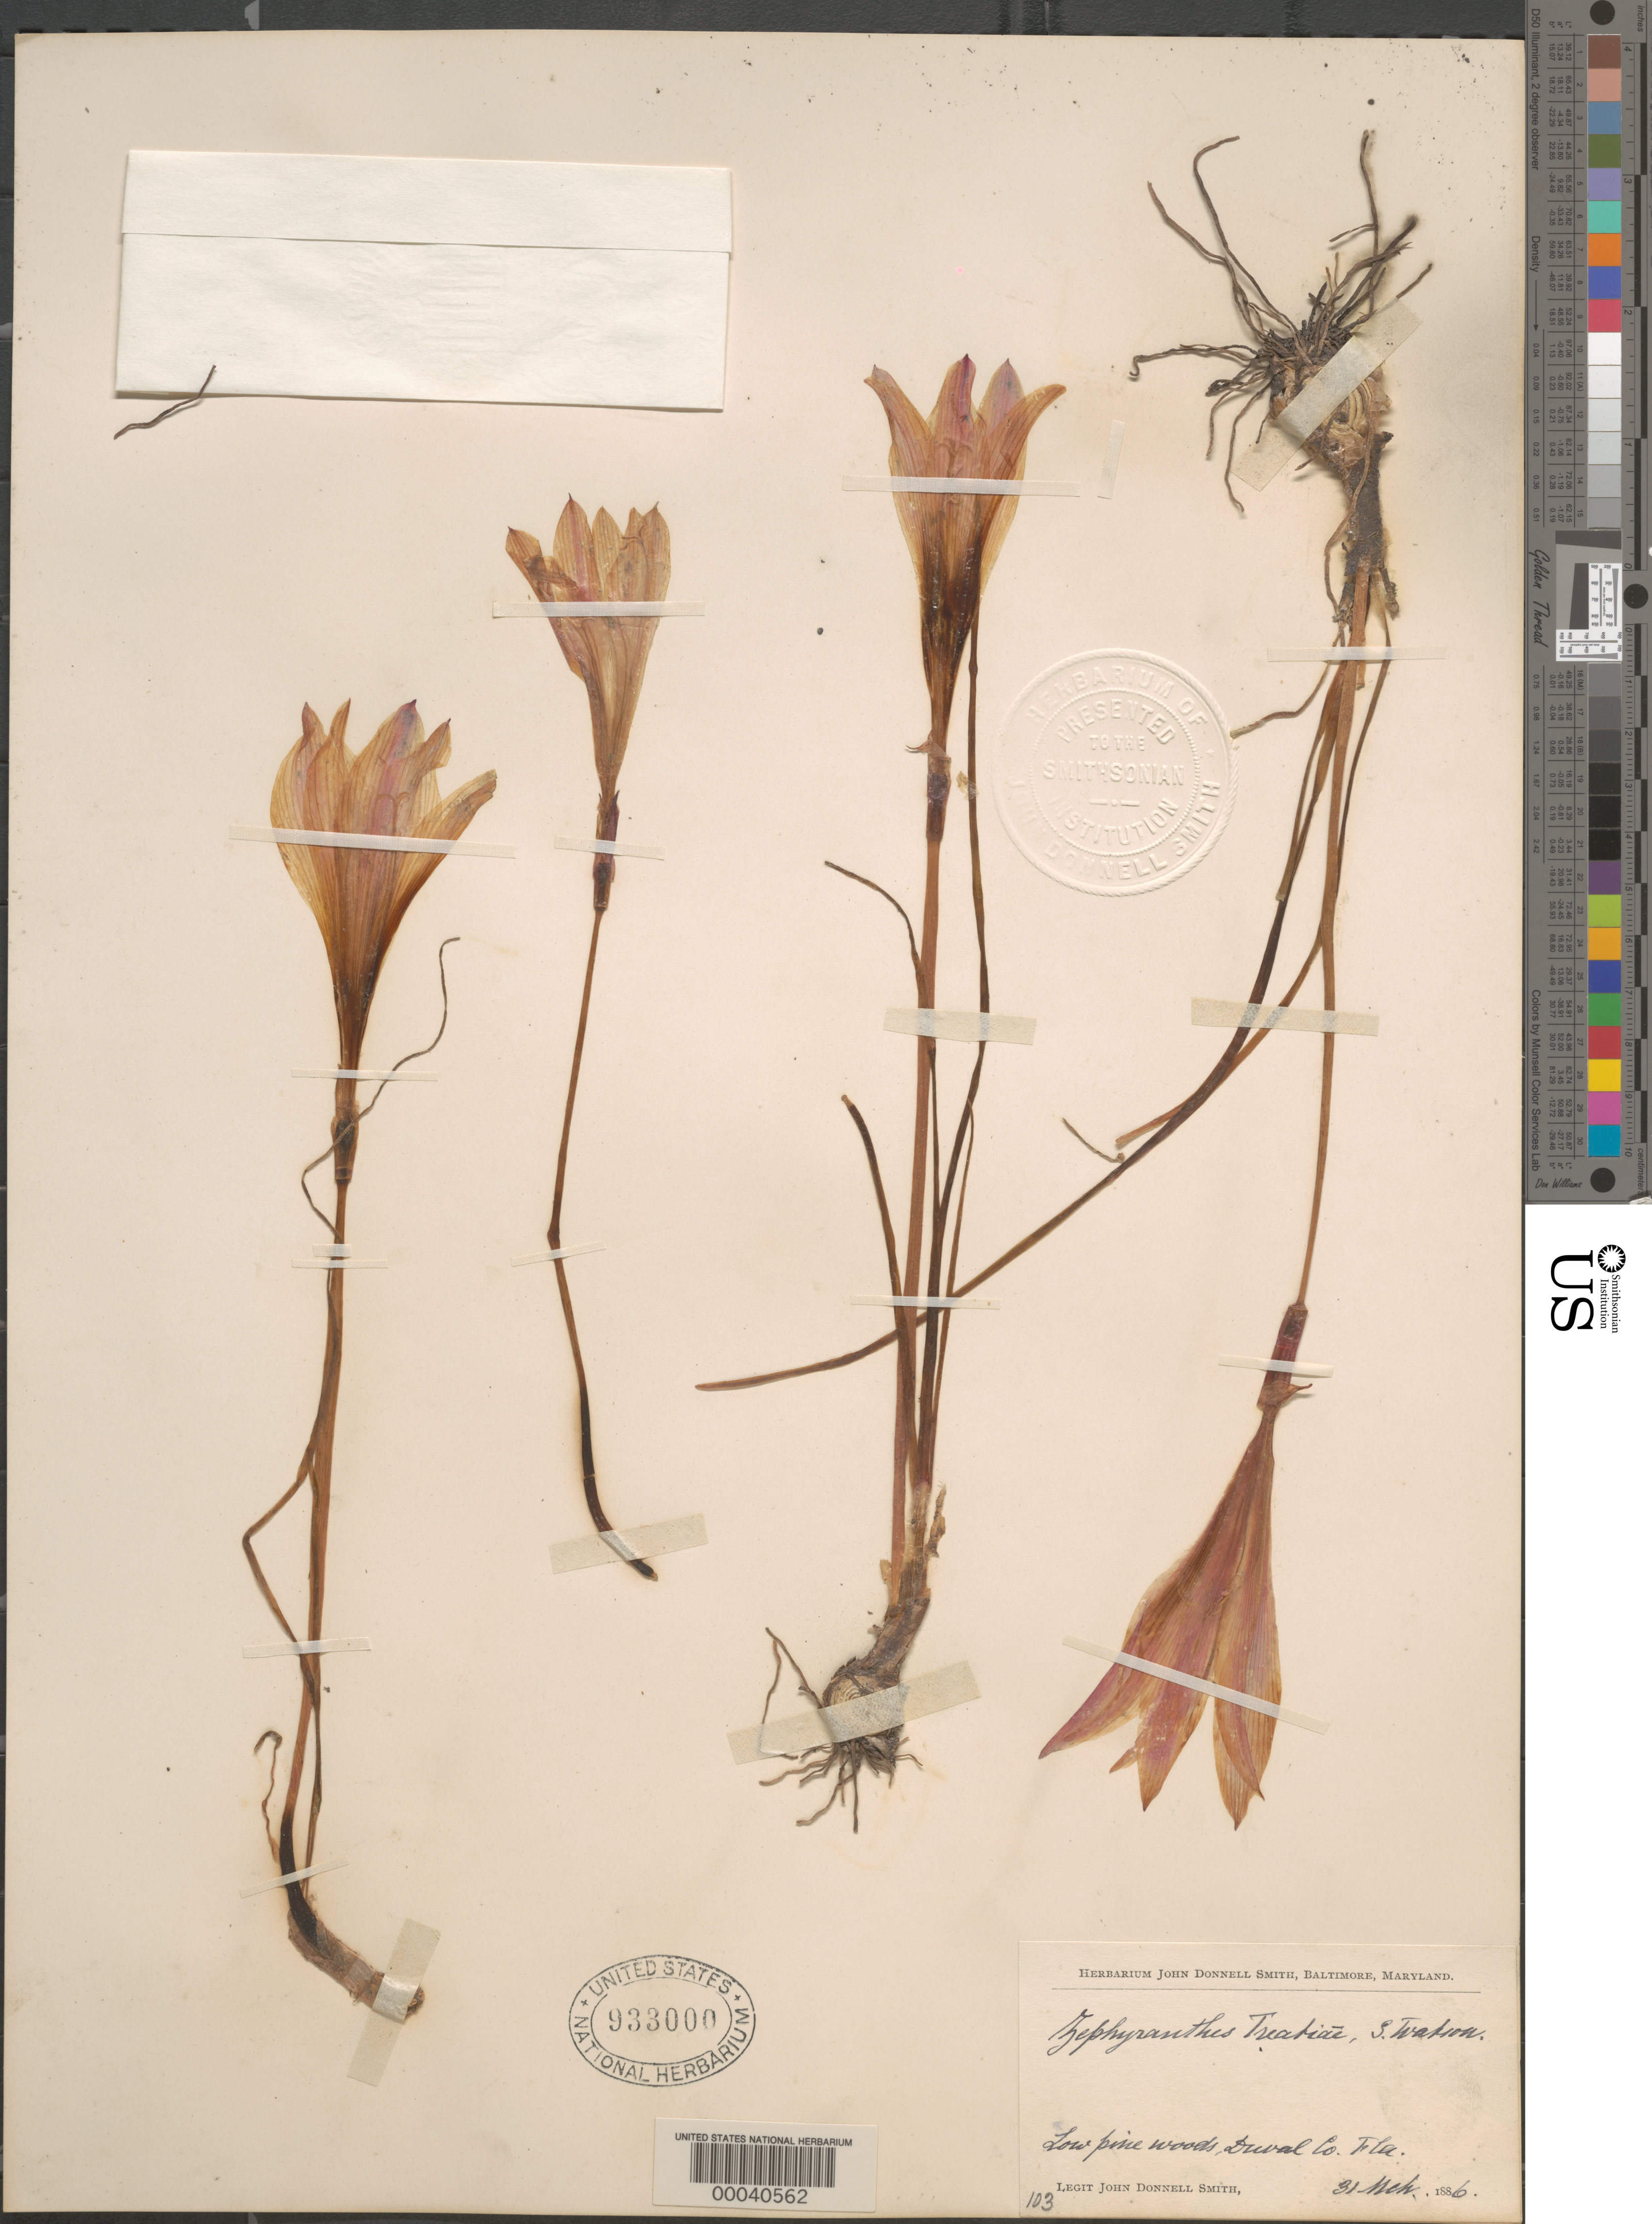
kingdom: Plantae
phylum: Tracheophyta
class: Liliopsida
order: Asparagales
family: Amaryllidaceae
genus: Zephyranthes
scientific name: Zephyranthes treatiae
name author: S. Watson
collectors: J. Donnell Smith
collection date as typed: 31 Mar 1886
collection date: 1886-03-31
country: United States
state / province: Florida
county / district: Duval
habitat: Low pine woods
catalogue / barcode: US 933000